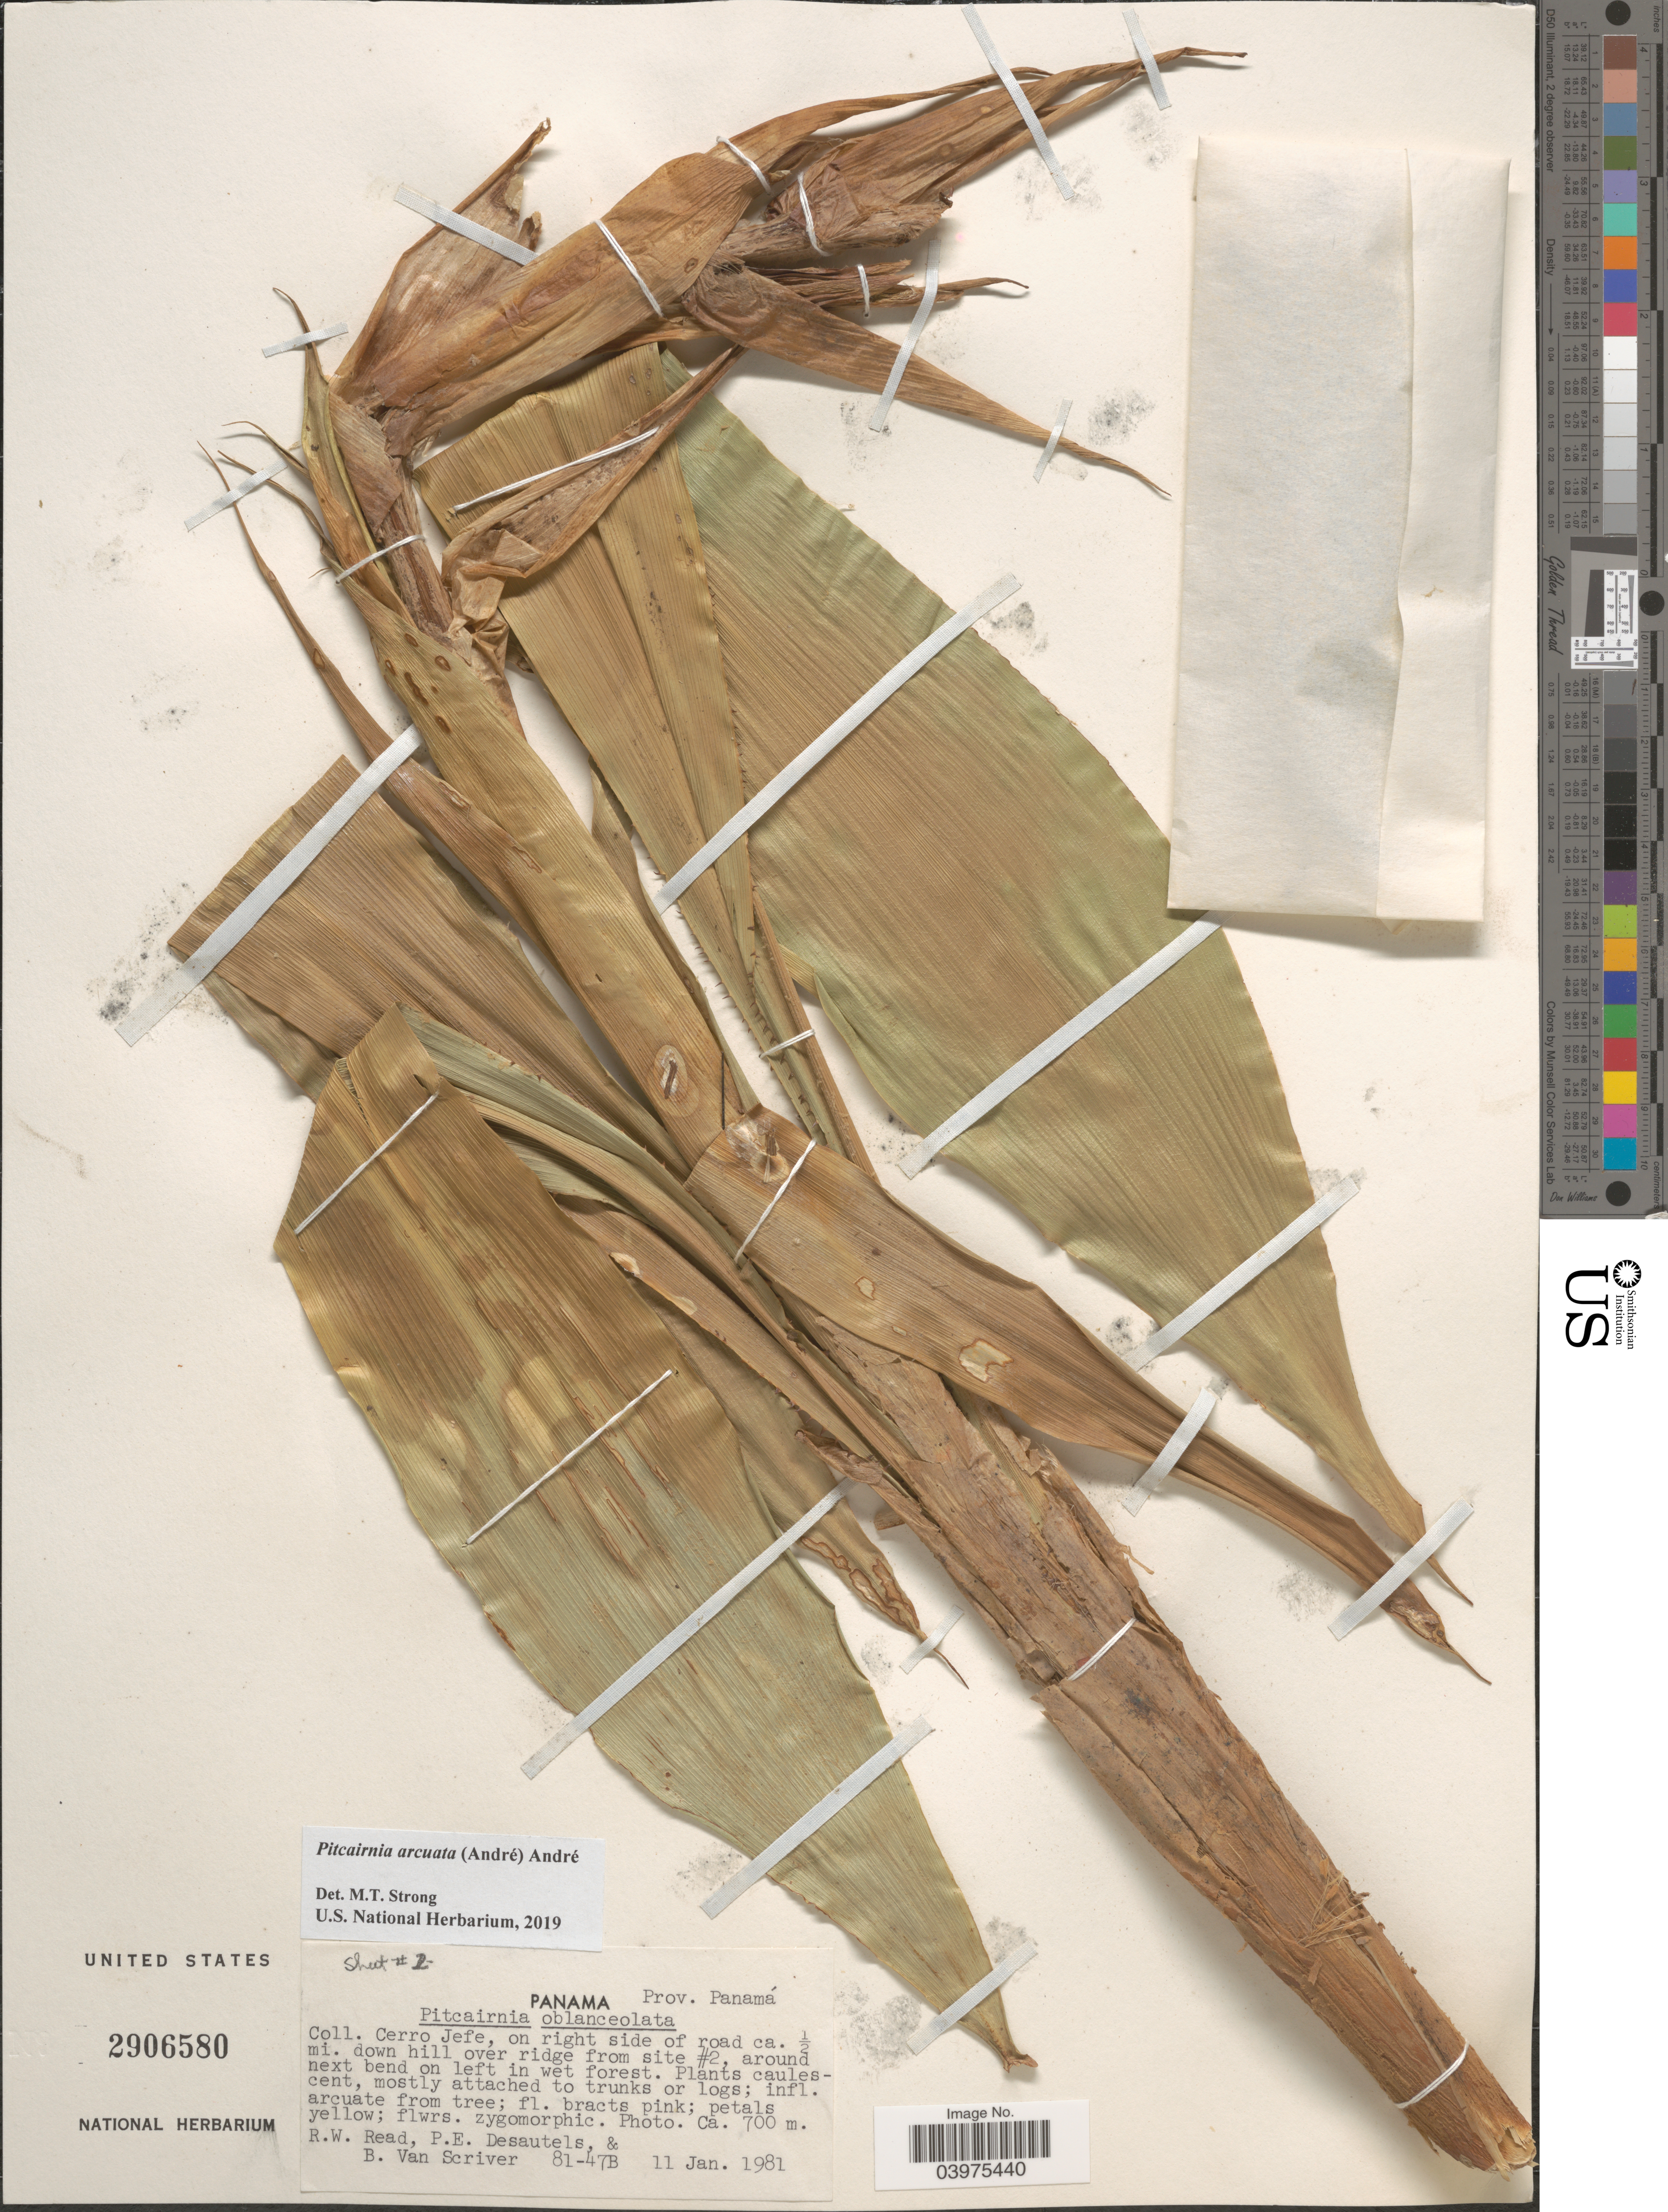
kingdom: Plantae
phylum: Tracheophyta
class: Liliopsida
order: Poales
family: Bromeliaceae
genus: Pitcairnia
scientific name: Pitcairnia arcuata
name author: (André) André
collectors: R. W. Read, P. Desautels & B. Van Scriver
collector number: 81-47B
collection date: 1981-01-11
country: Panama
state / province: Panamá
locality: Cerro Jefe, on right side of road ca. 1/2 mi. down hill over ridge from site #2, around next bend on left in wet forest.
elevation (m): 700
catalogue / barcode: US 2906580